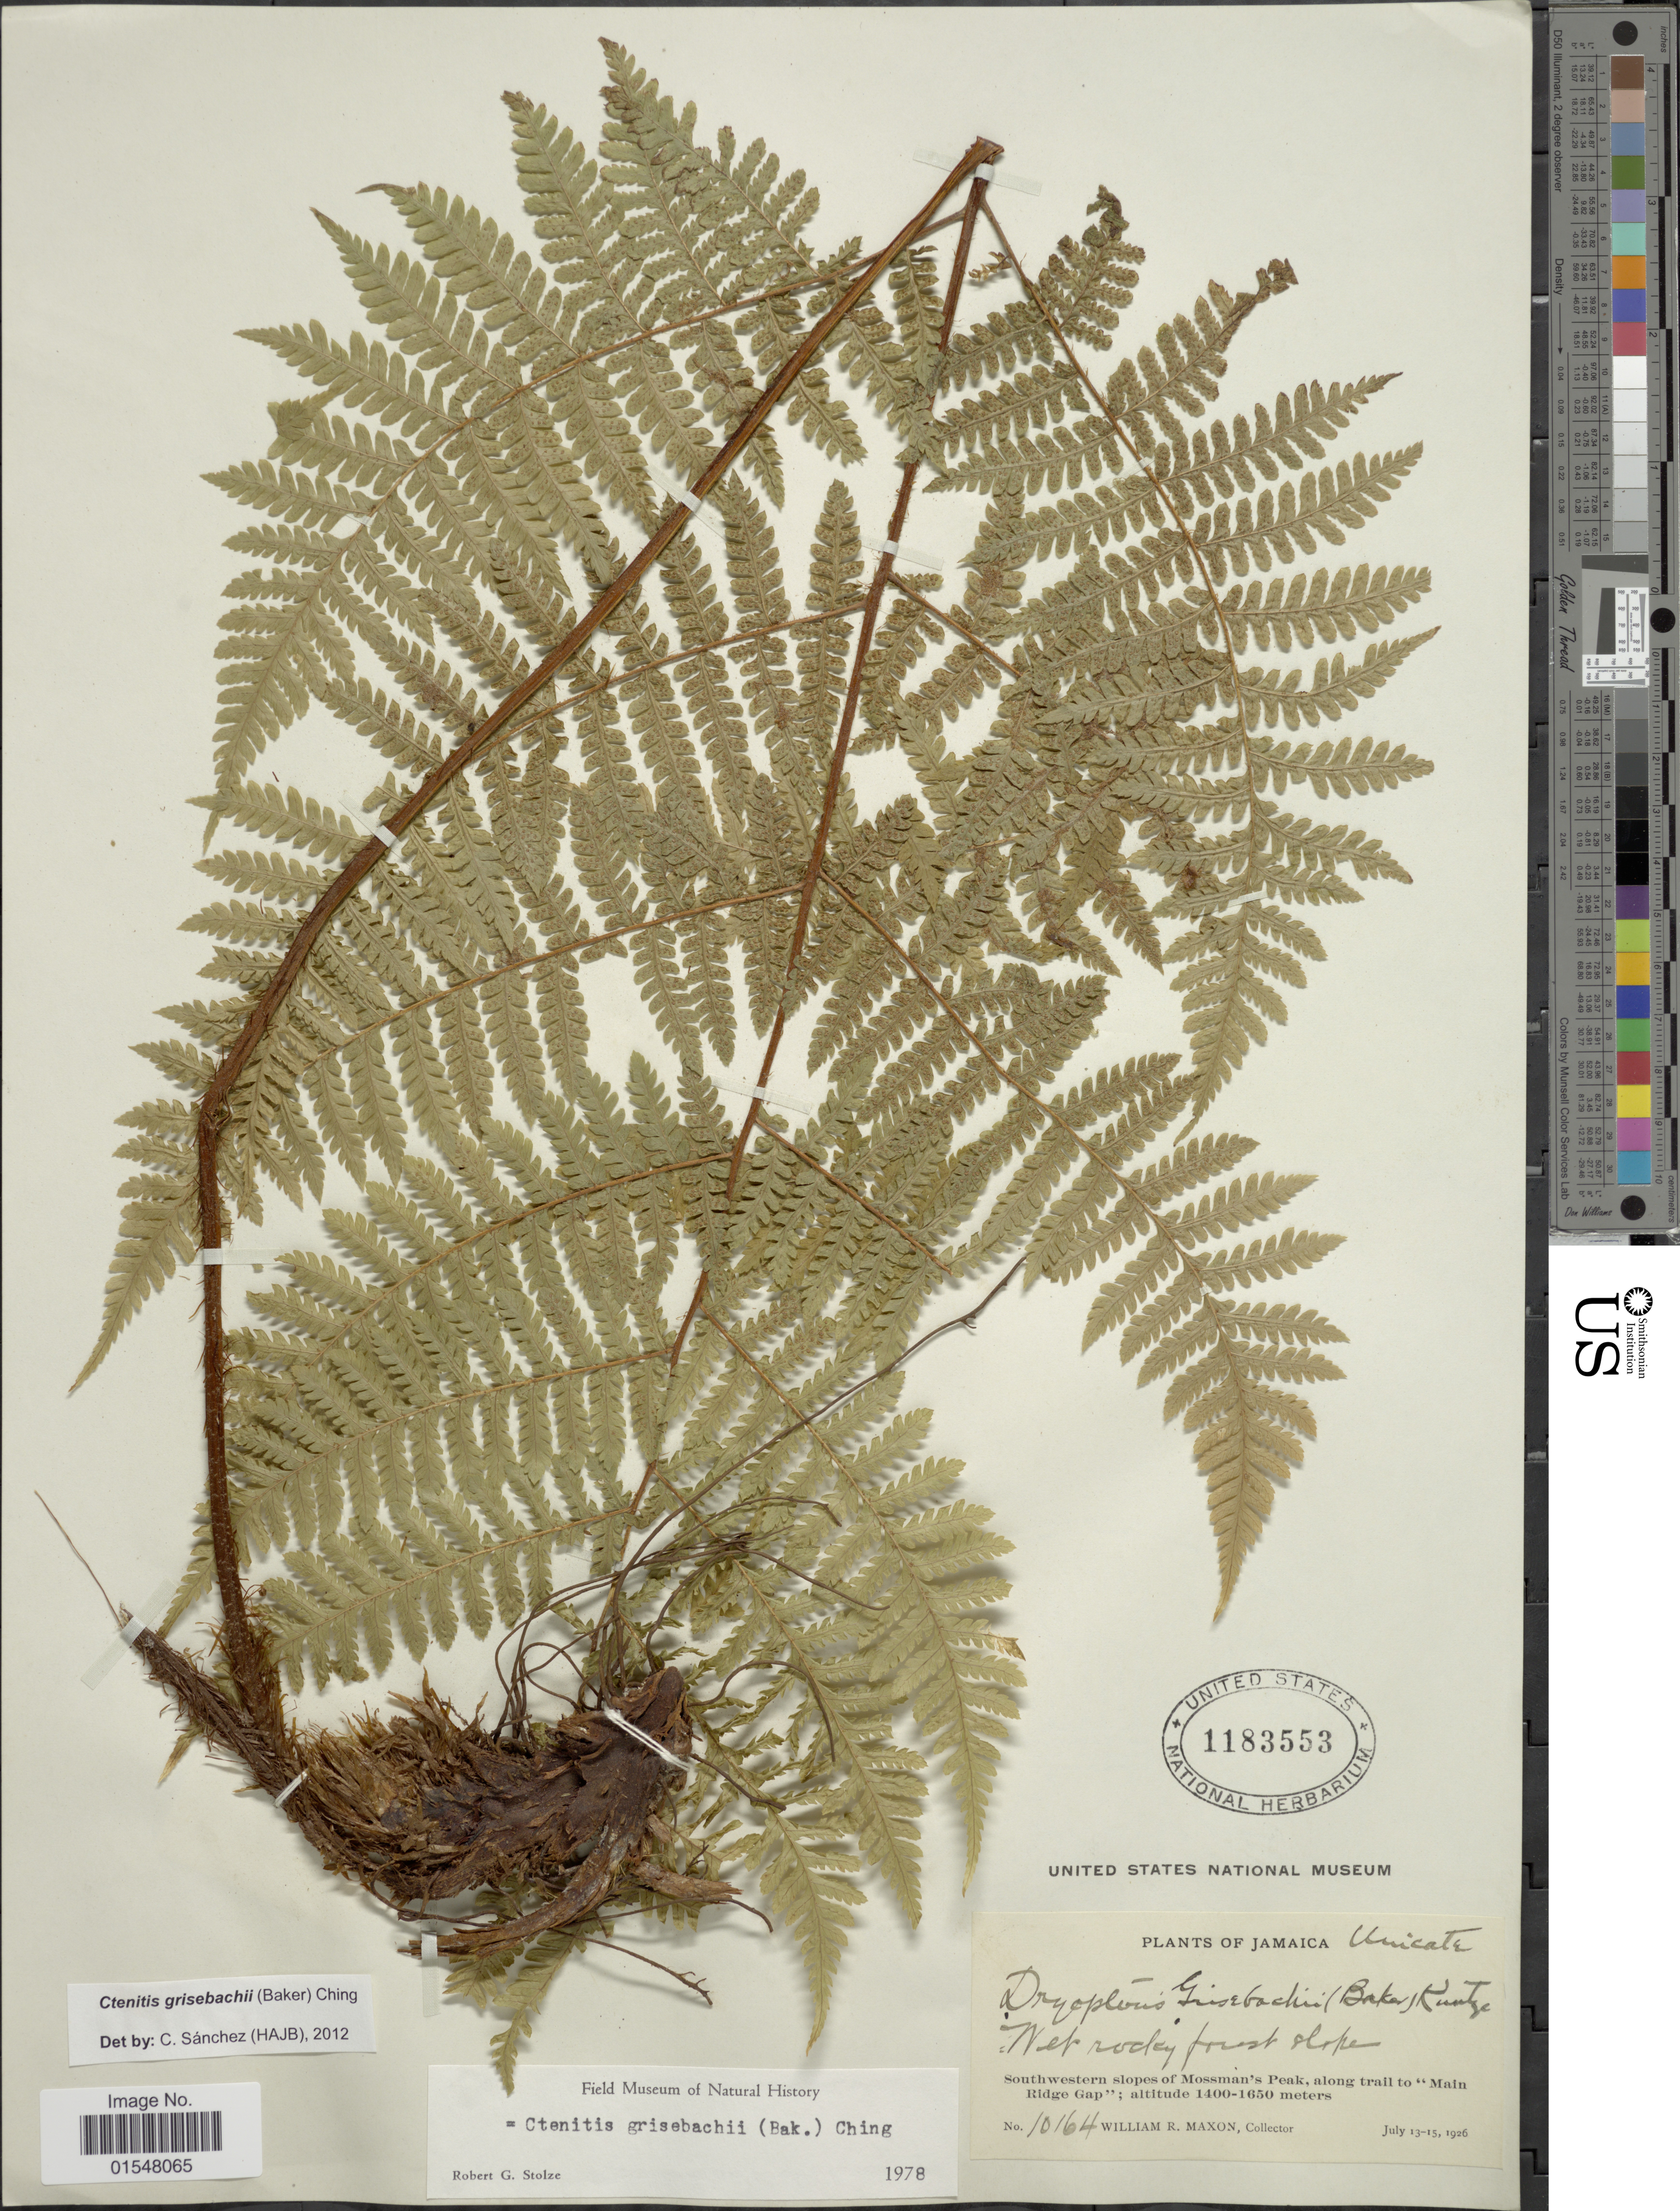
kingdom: Plantae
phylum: Tracheophyta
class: Polypodiopsida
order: Polypodiales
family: Dryopteridaceae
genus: Ctenitis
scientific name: Ctenitis grisebachii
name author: (Baker) Ching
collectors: W. R. Maxon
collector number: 10164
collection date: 1926-07-13/1926-07-15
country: Jamaica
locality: Wet rocky forest slope, Southwestern slopes of Mossman's Peak, along trail to "Main Ridge Gap"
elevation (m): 1400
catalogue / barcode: US 1183553